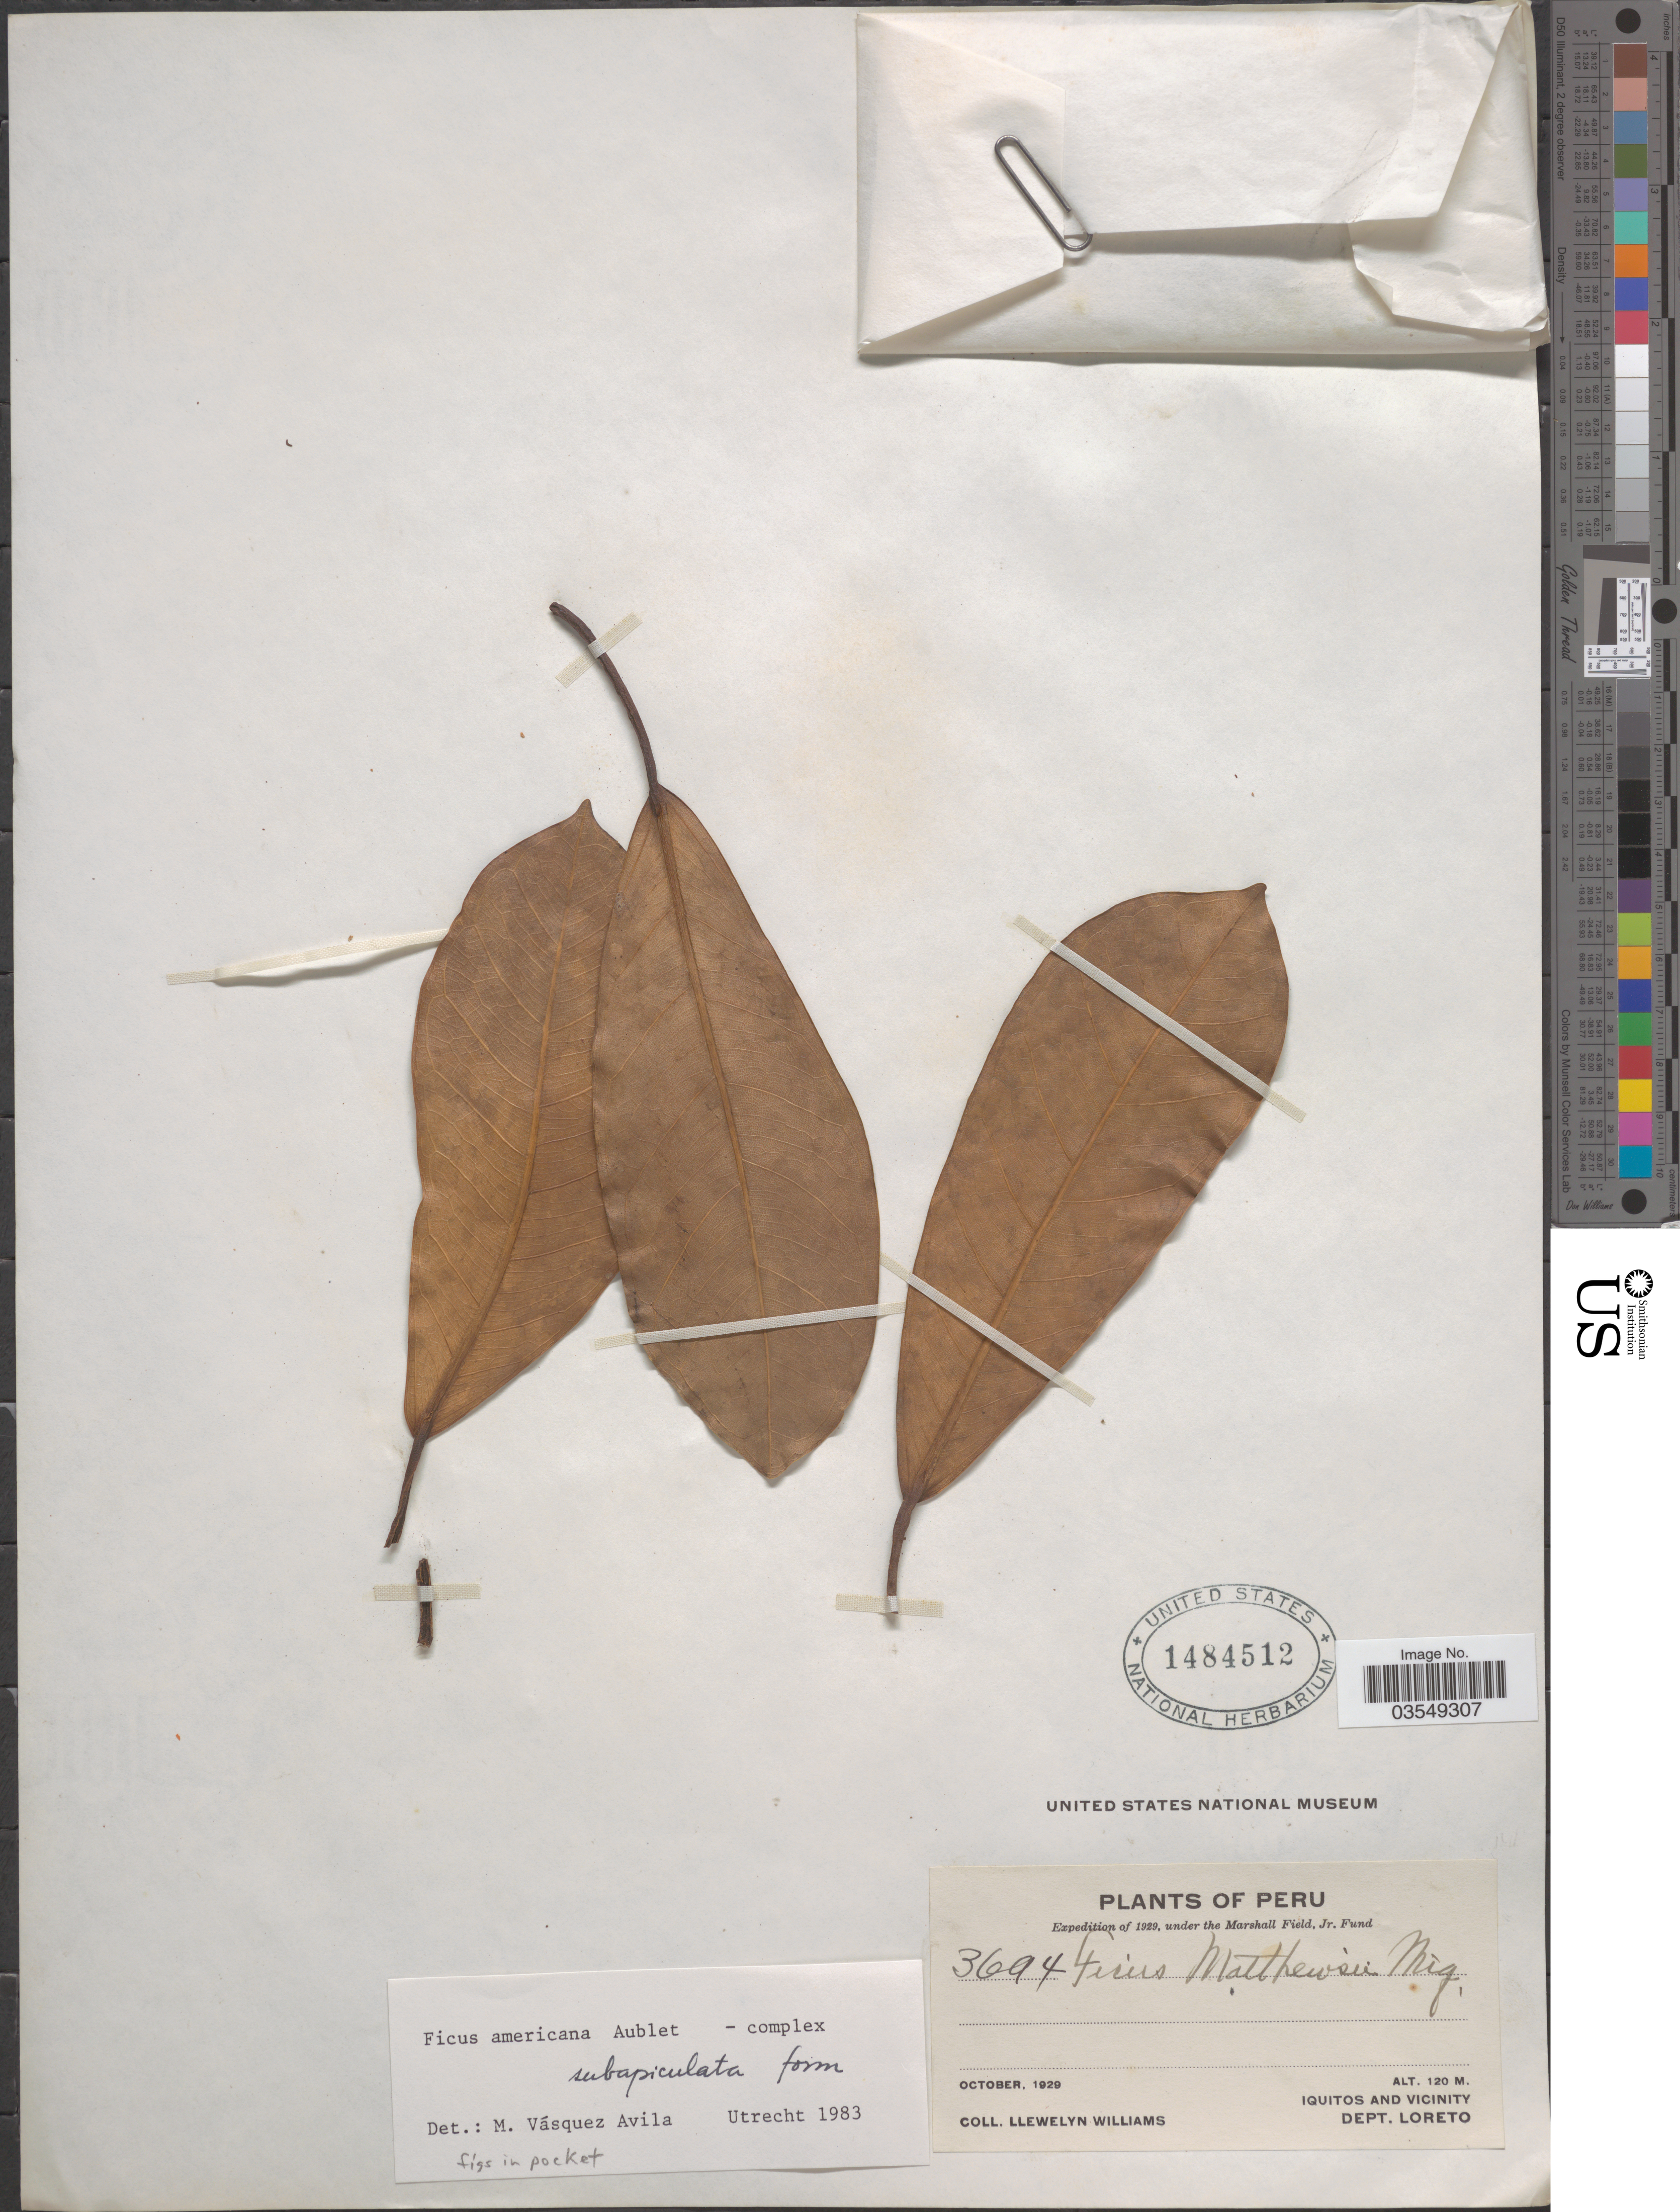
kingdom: Plantae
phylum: Tracheophyta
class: Magnoliopsida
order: Rosales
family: Moraceae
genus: Ficus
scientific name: Ficus subapiculata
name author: (Miq.) Miq.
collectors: Ll. Williams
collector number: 3694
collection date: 1929-10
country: Peru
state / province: Loreto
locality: Iquitos and Vicinity. Dept. Loreto.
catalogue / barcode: US 1484512